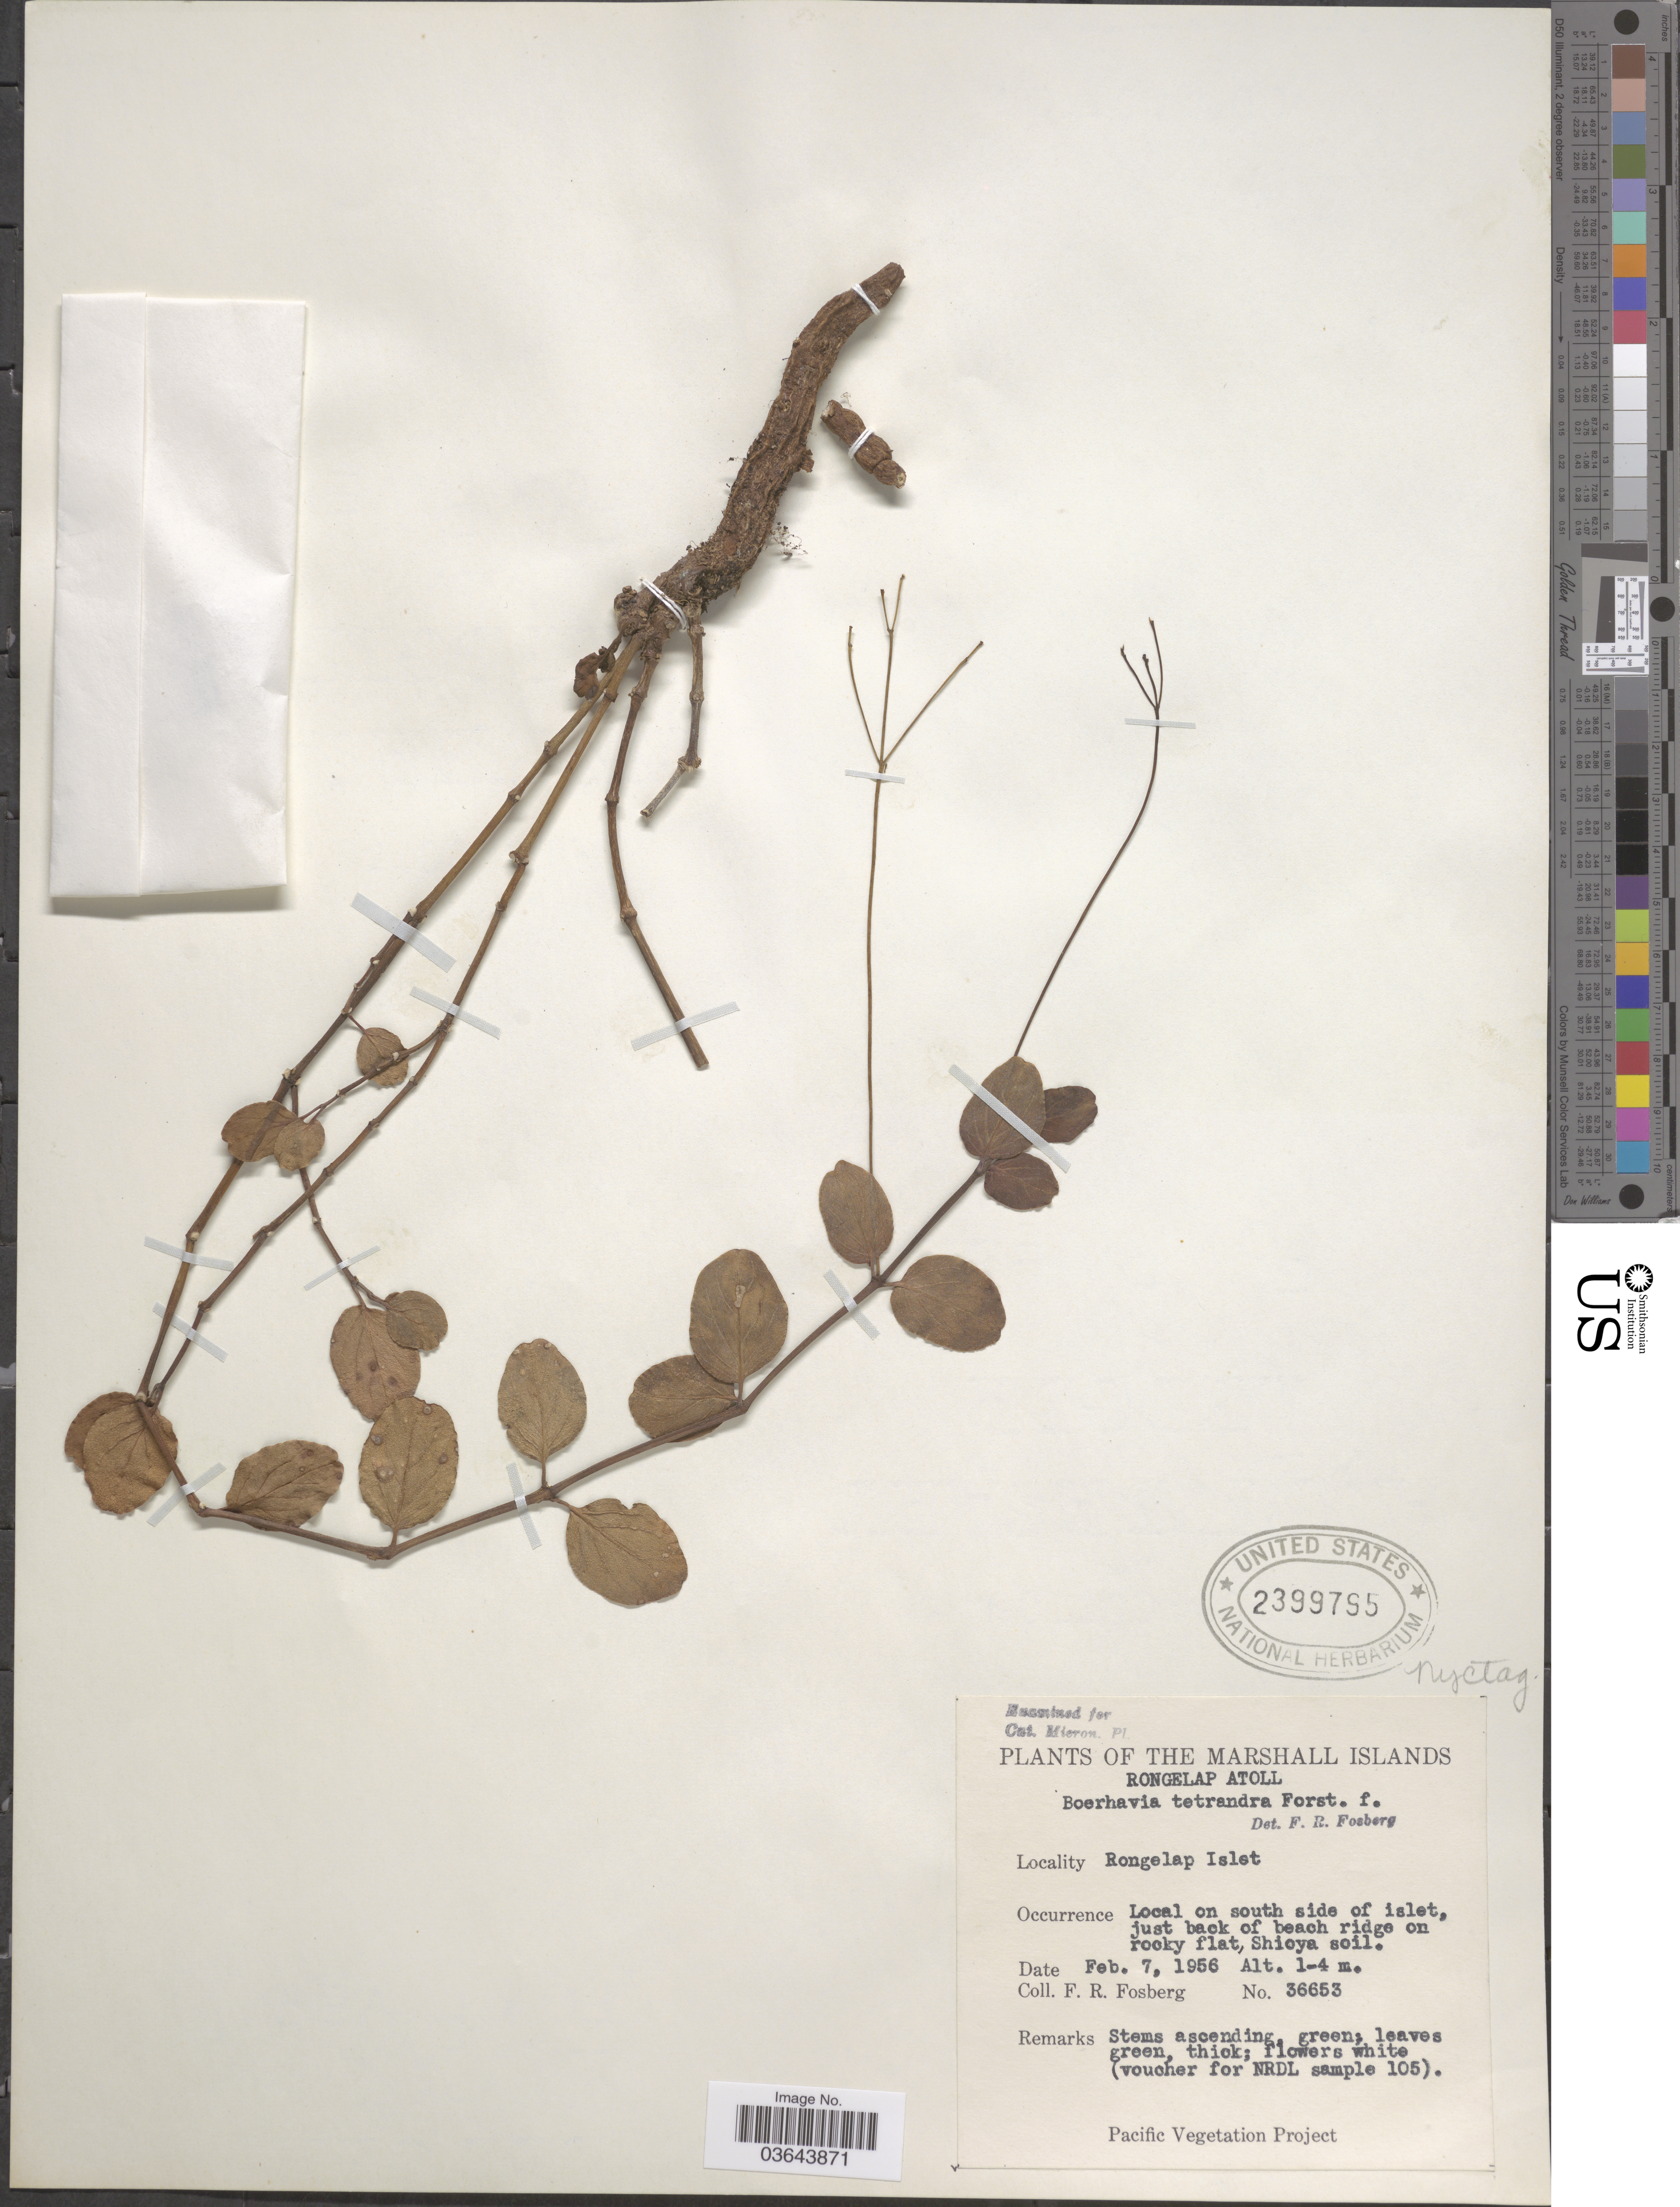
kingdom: Plantae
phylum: Tracheophyta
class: Magnoliopsida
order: Caryophyllales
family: Nyctaginaceae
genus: Boerhavia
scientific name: Boerhavia tetrandra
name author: G. Forst.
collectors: F. R. Fosberg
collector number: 36653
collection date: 1956-02-07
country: Marshall Islands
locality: Rongelap Atoll. Rongelap Islet.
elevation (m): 1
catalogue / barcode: US 2399795